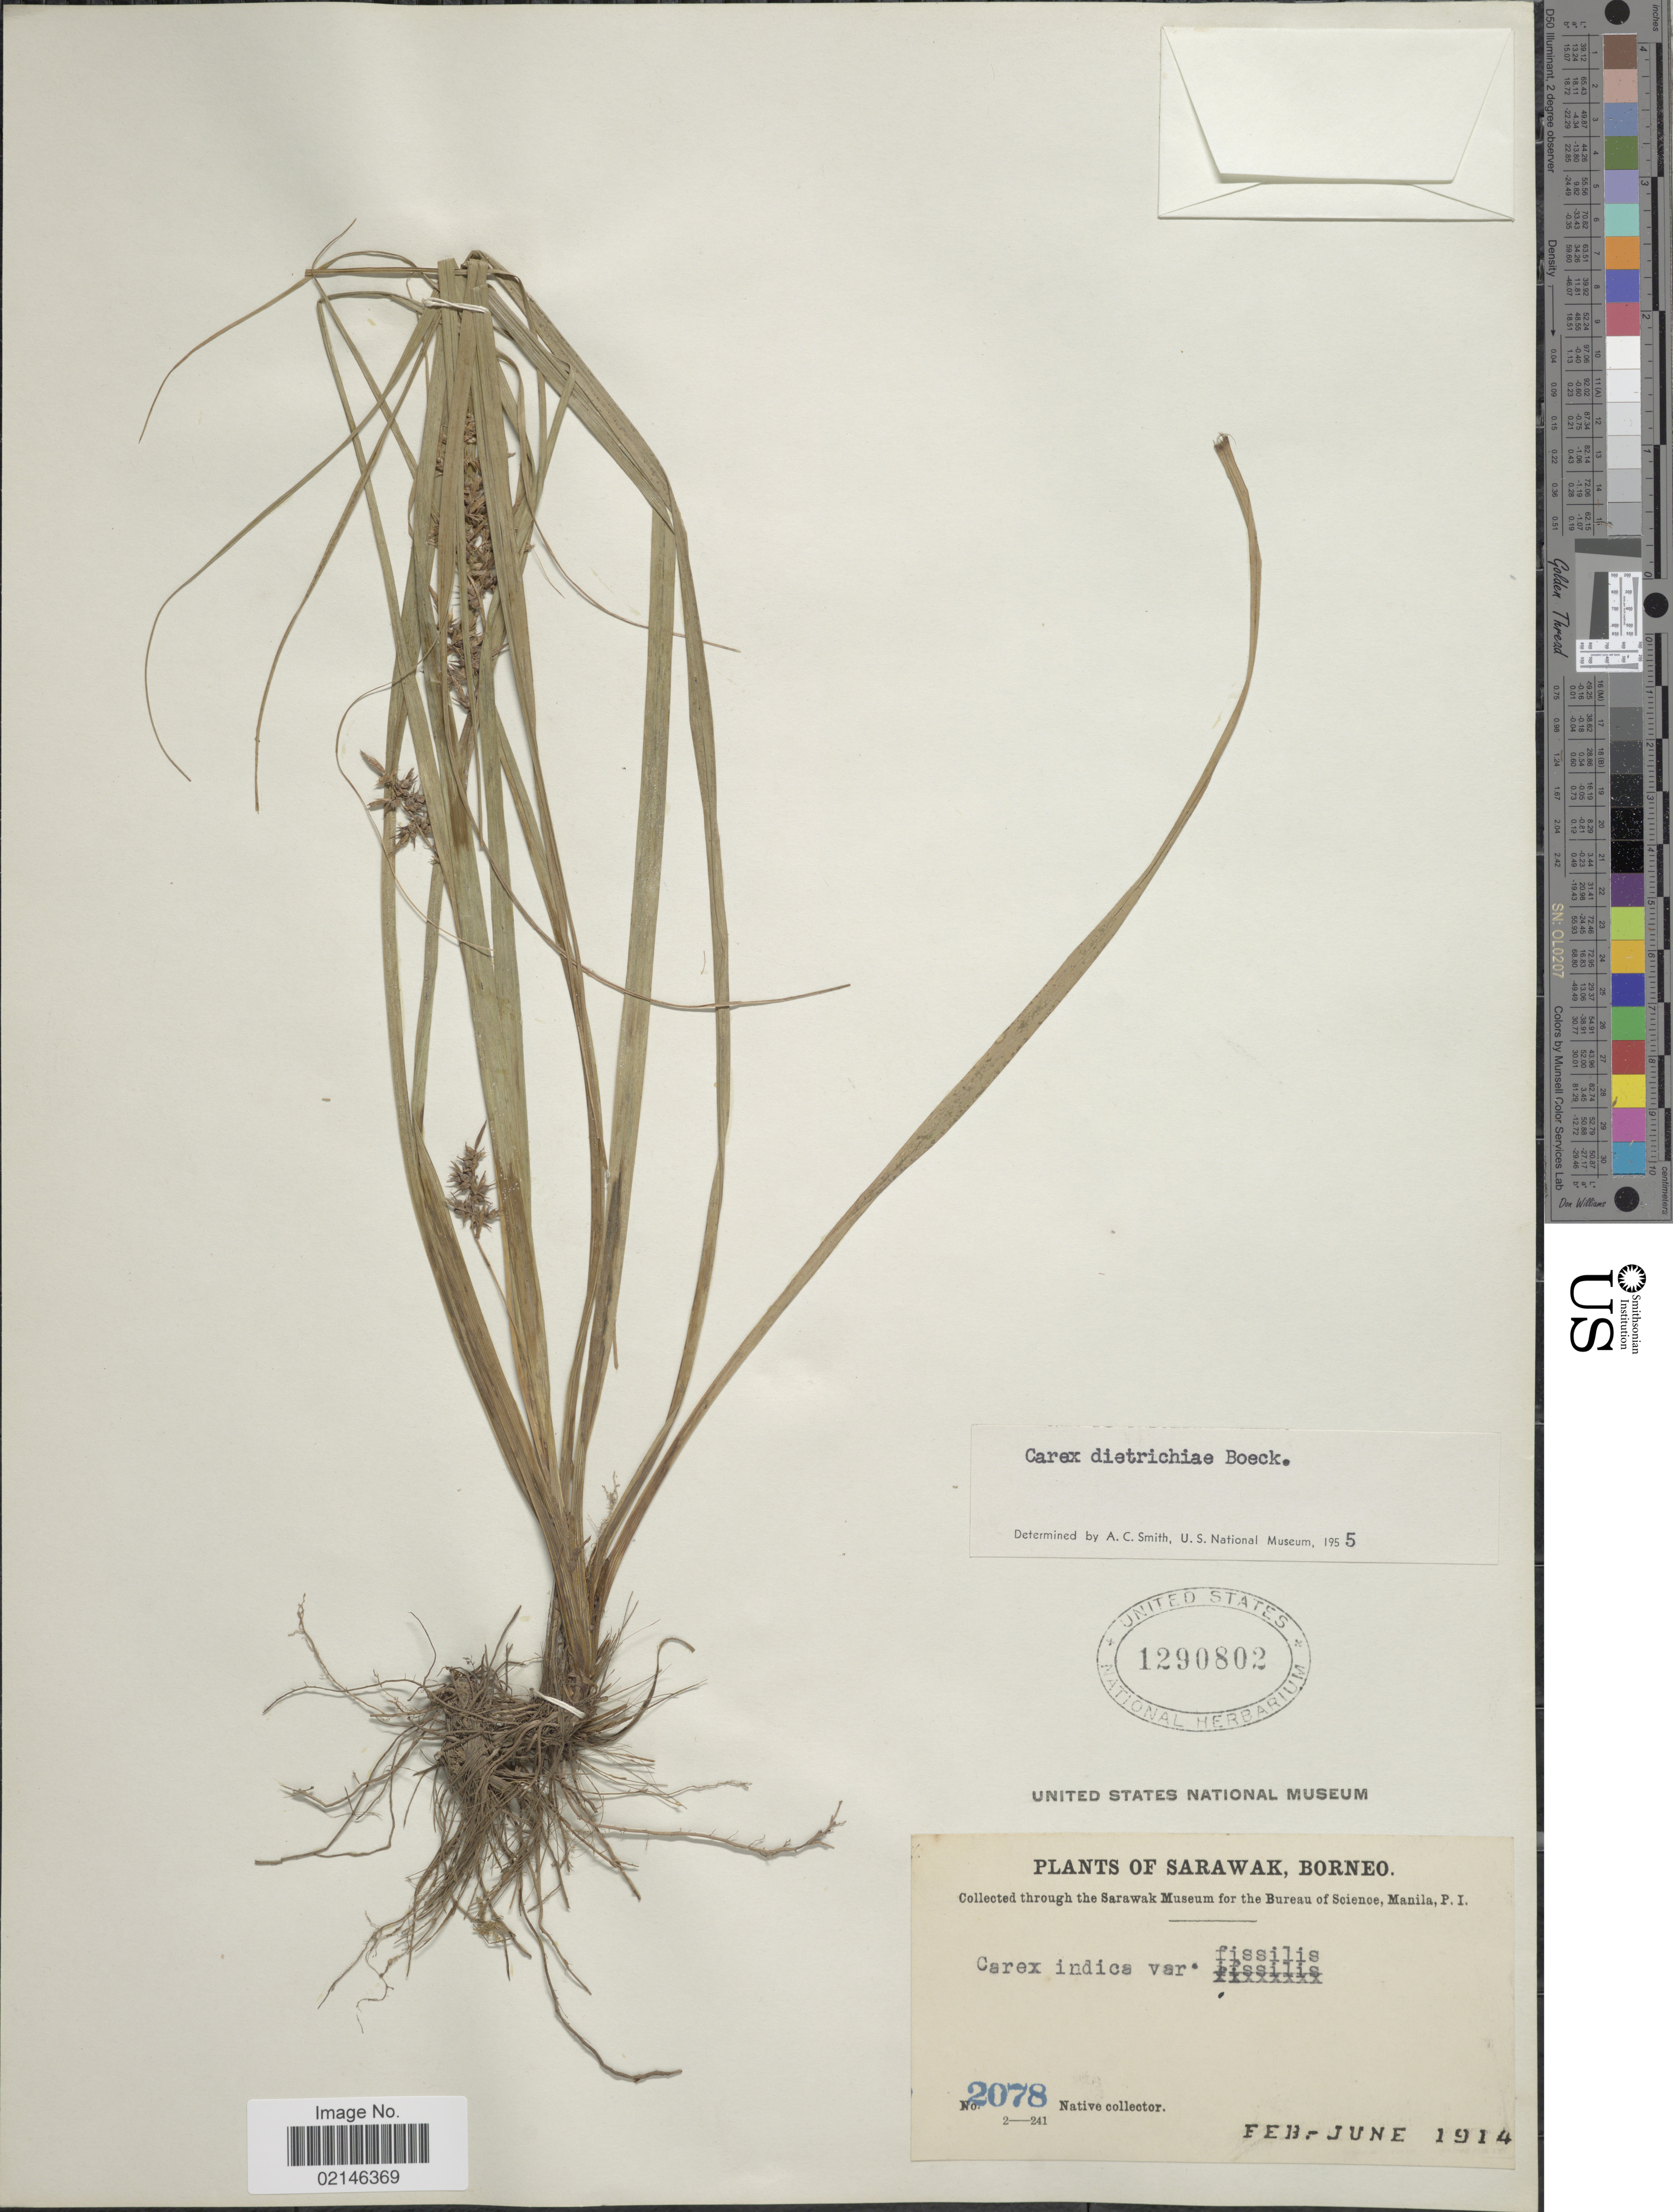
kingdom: Plantae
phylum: Tracheophyta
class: Liliopsida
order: Poales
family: Cyperaceae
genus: Carex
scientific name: Carex indica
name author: L.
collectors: Native collector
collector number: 2078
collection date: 1914-02/1914-06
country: Malaysia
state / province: Sarawak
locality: Borneo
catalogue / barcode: US 1290802